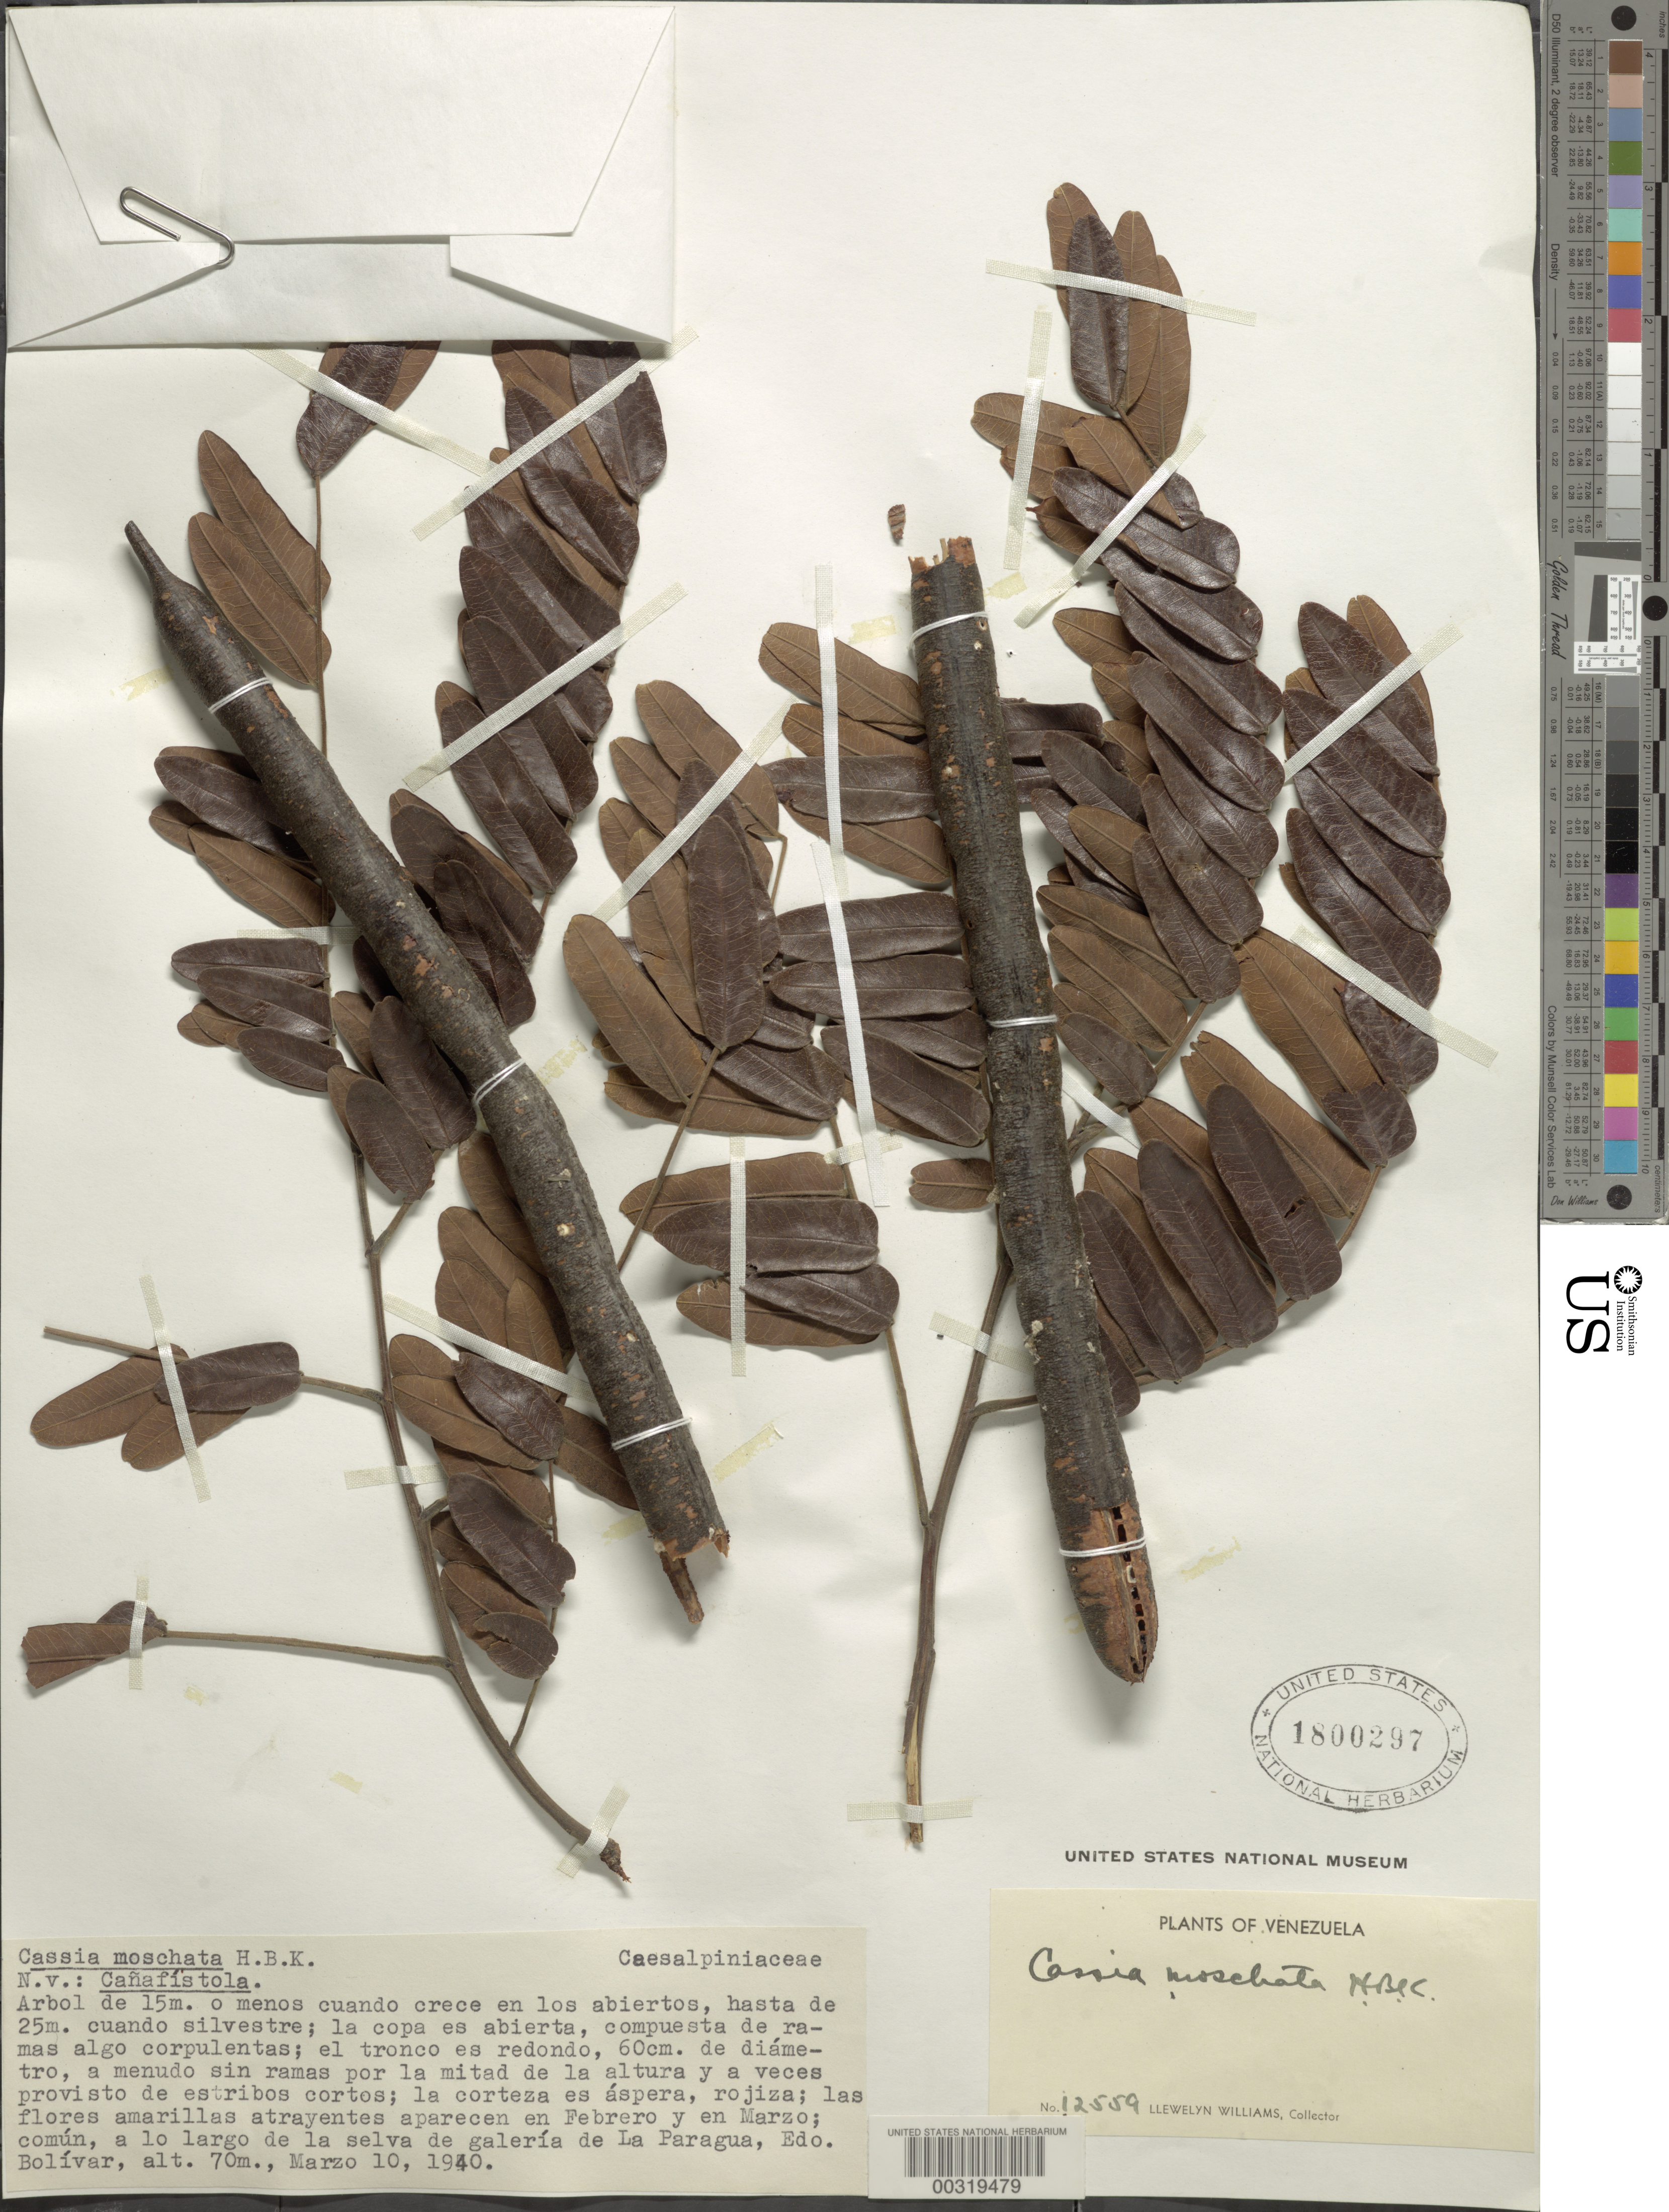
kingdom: Plantae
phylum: Tracheophyta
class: Magnoliopsida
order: Fabales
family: Fabaceae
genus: Cassia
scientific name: Cassia moschata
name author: Kunth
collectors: Ll. Williams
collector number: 12559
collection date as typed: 10 Mar 1940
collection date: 1940-03-10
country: Venezuela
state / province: Bolivar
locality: La paragua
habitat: Along gallery forest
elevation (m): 70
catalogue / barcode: US 1800297